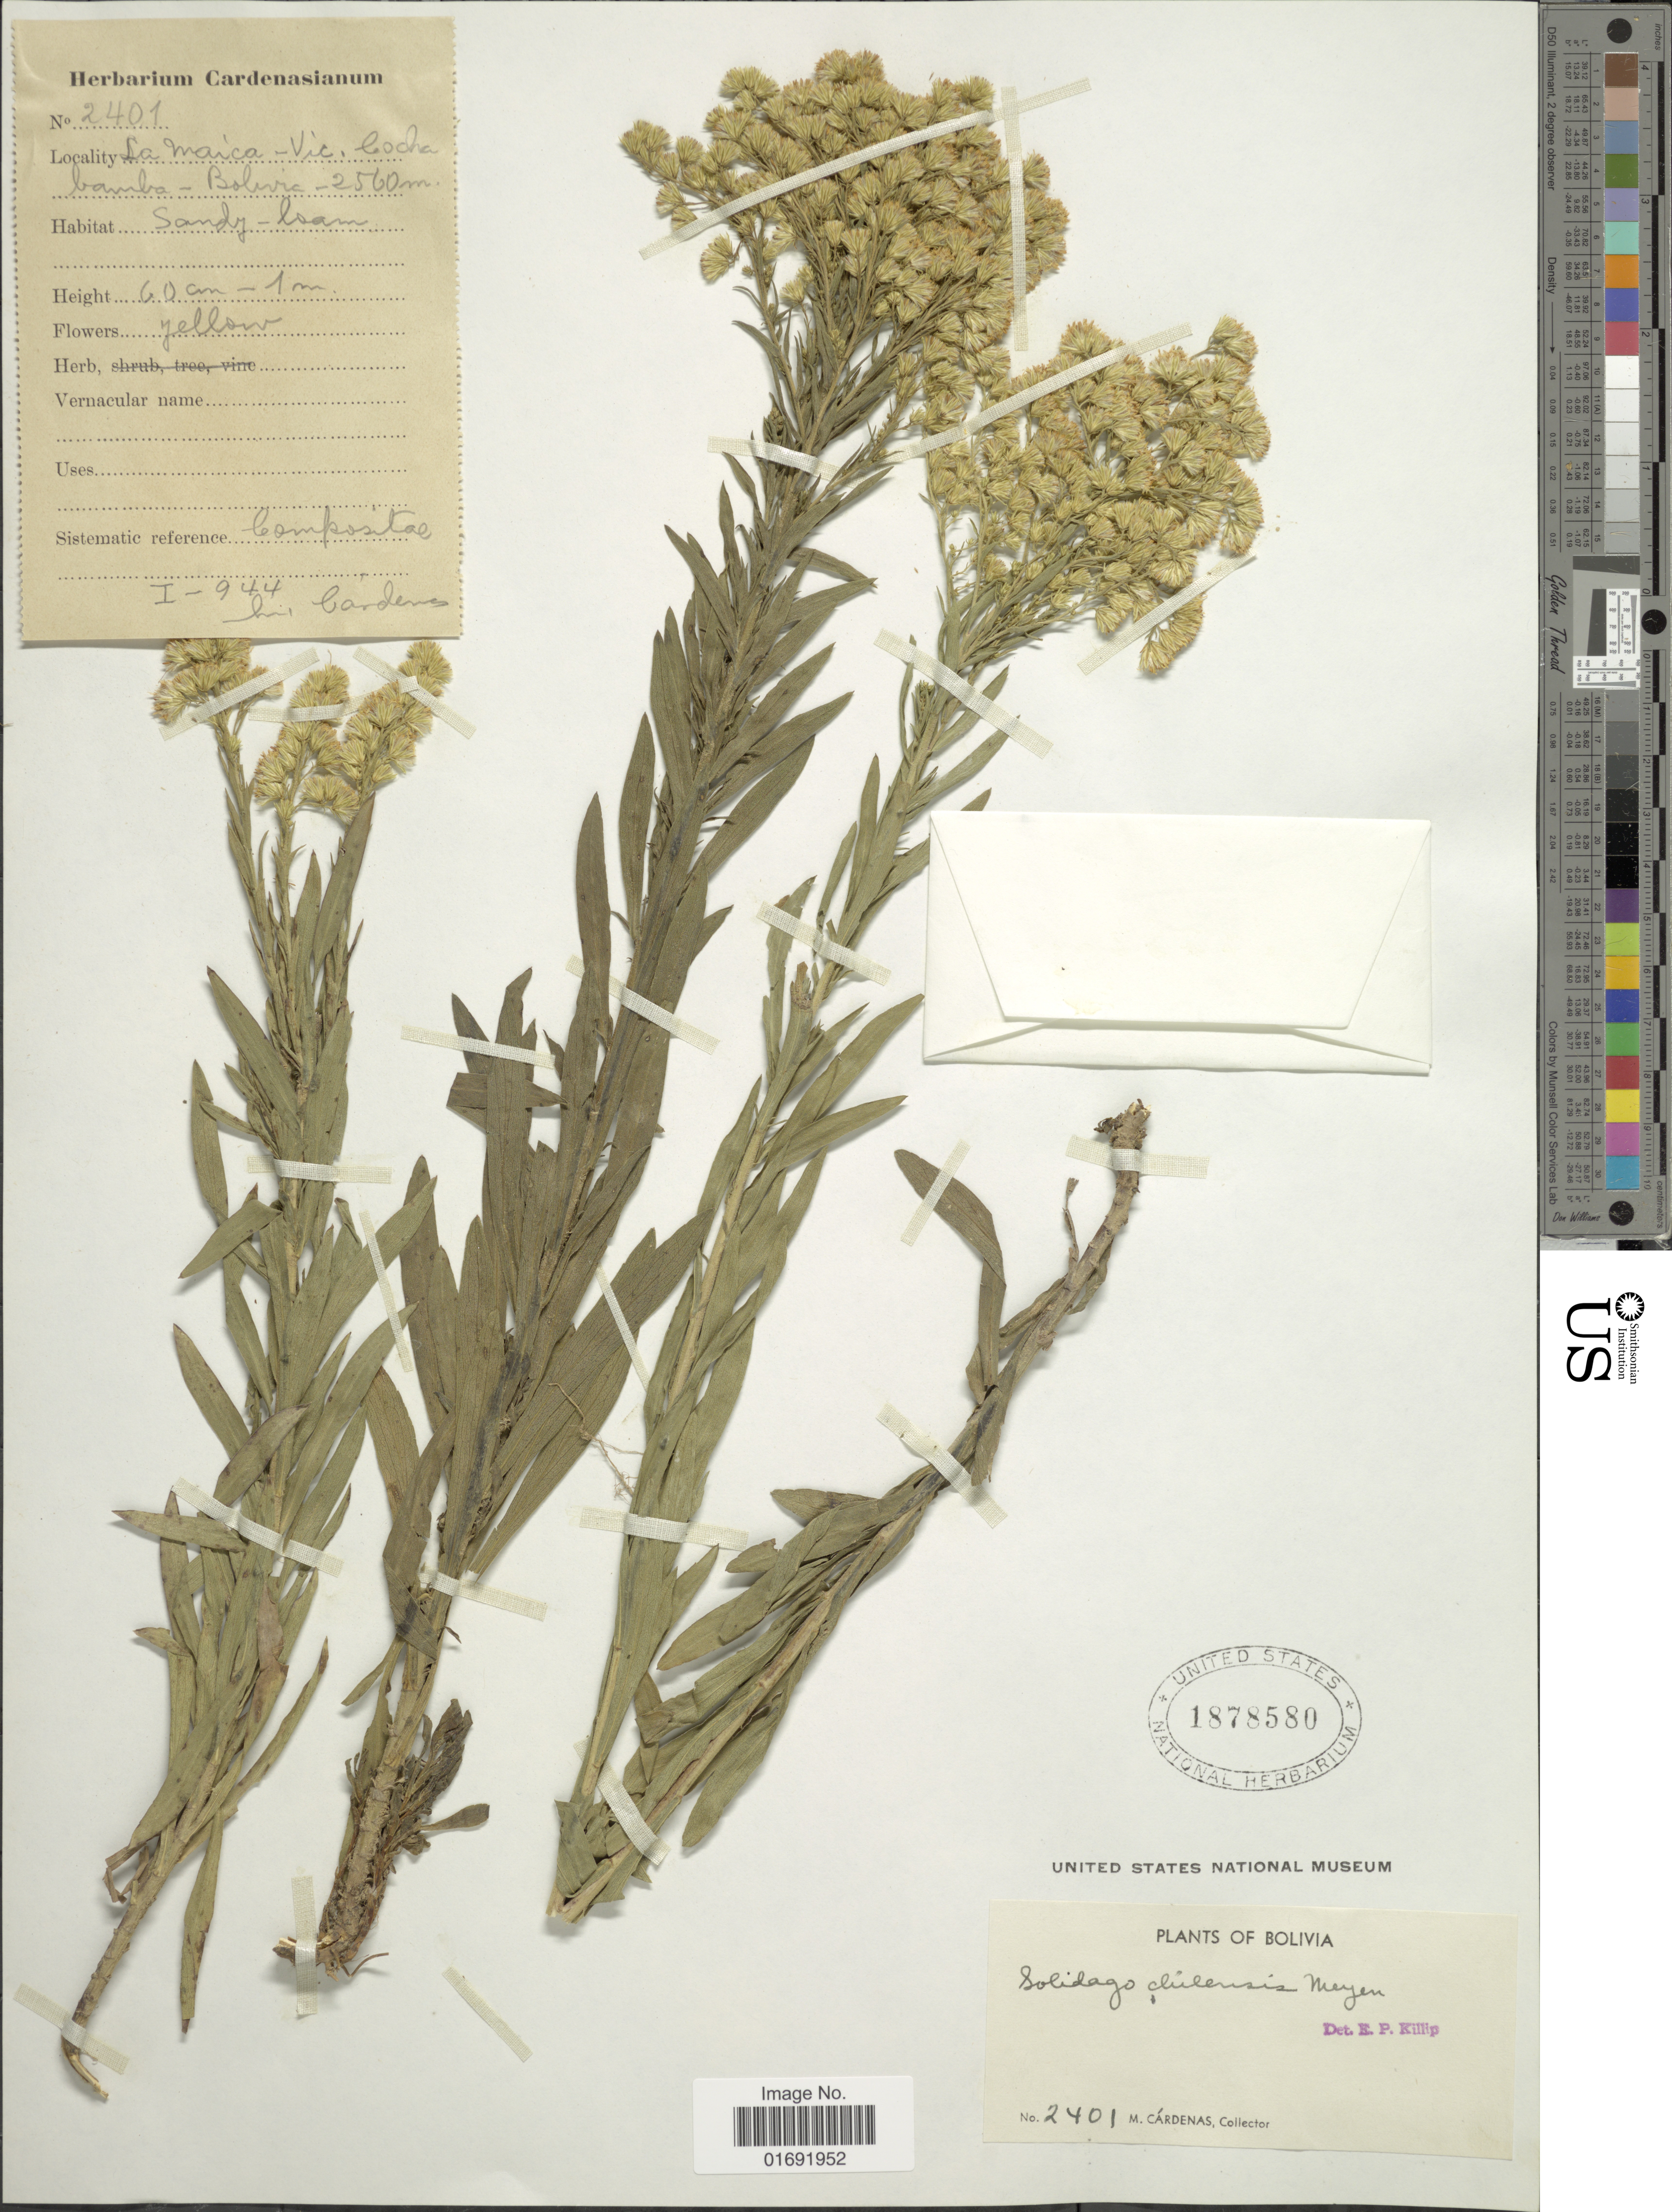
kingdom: Plantae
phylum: Tracheophyta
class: Magnoliopsida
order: Asterales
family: Asteraceae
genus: Solidago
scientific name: Solidago chilensis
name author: Meyen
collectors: M. Cárdenas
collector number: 2401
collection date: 1944-01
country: Bolivia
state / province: Cochabamba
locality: La Maica-Vic.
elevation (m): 2560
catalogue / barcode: US 1878580